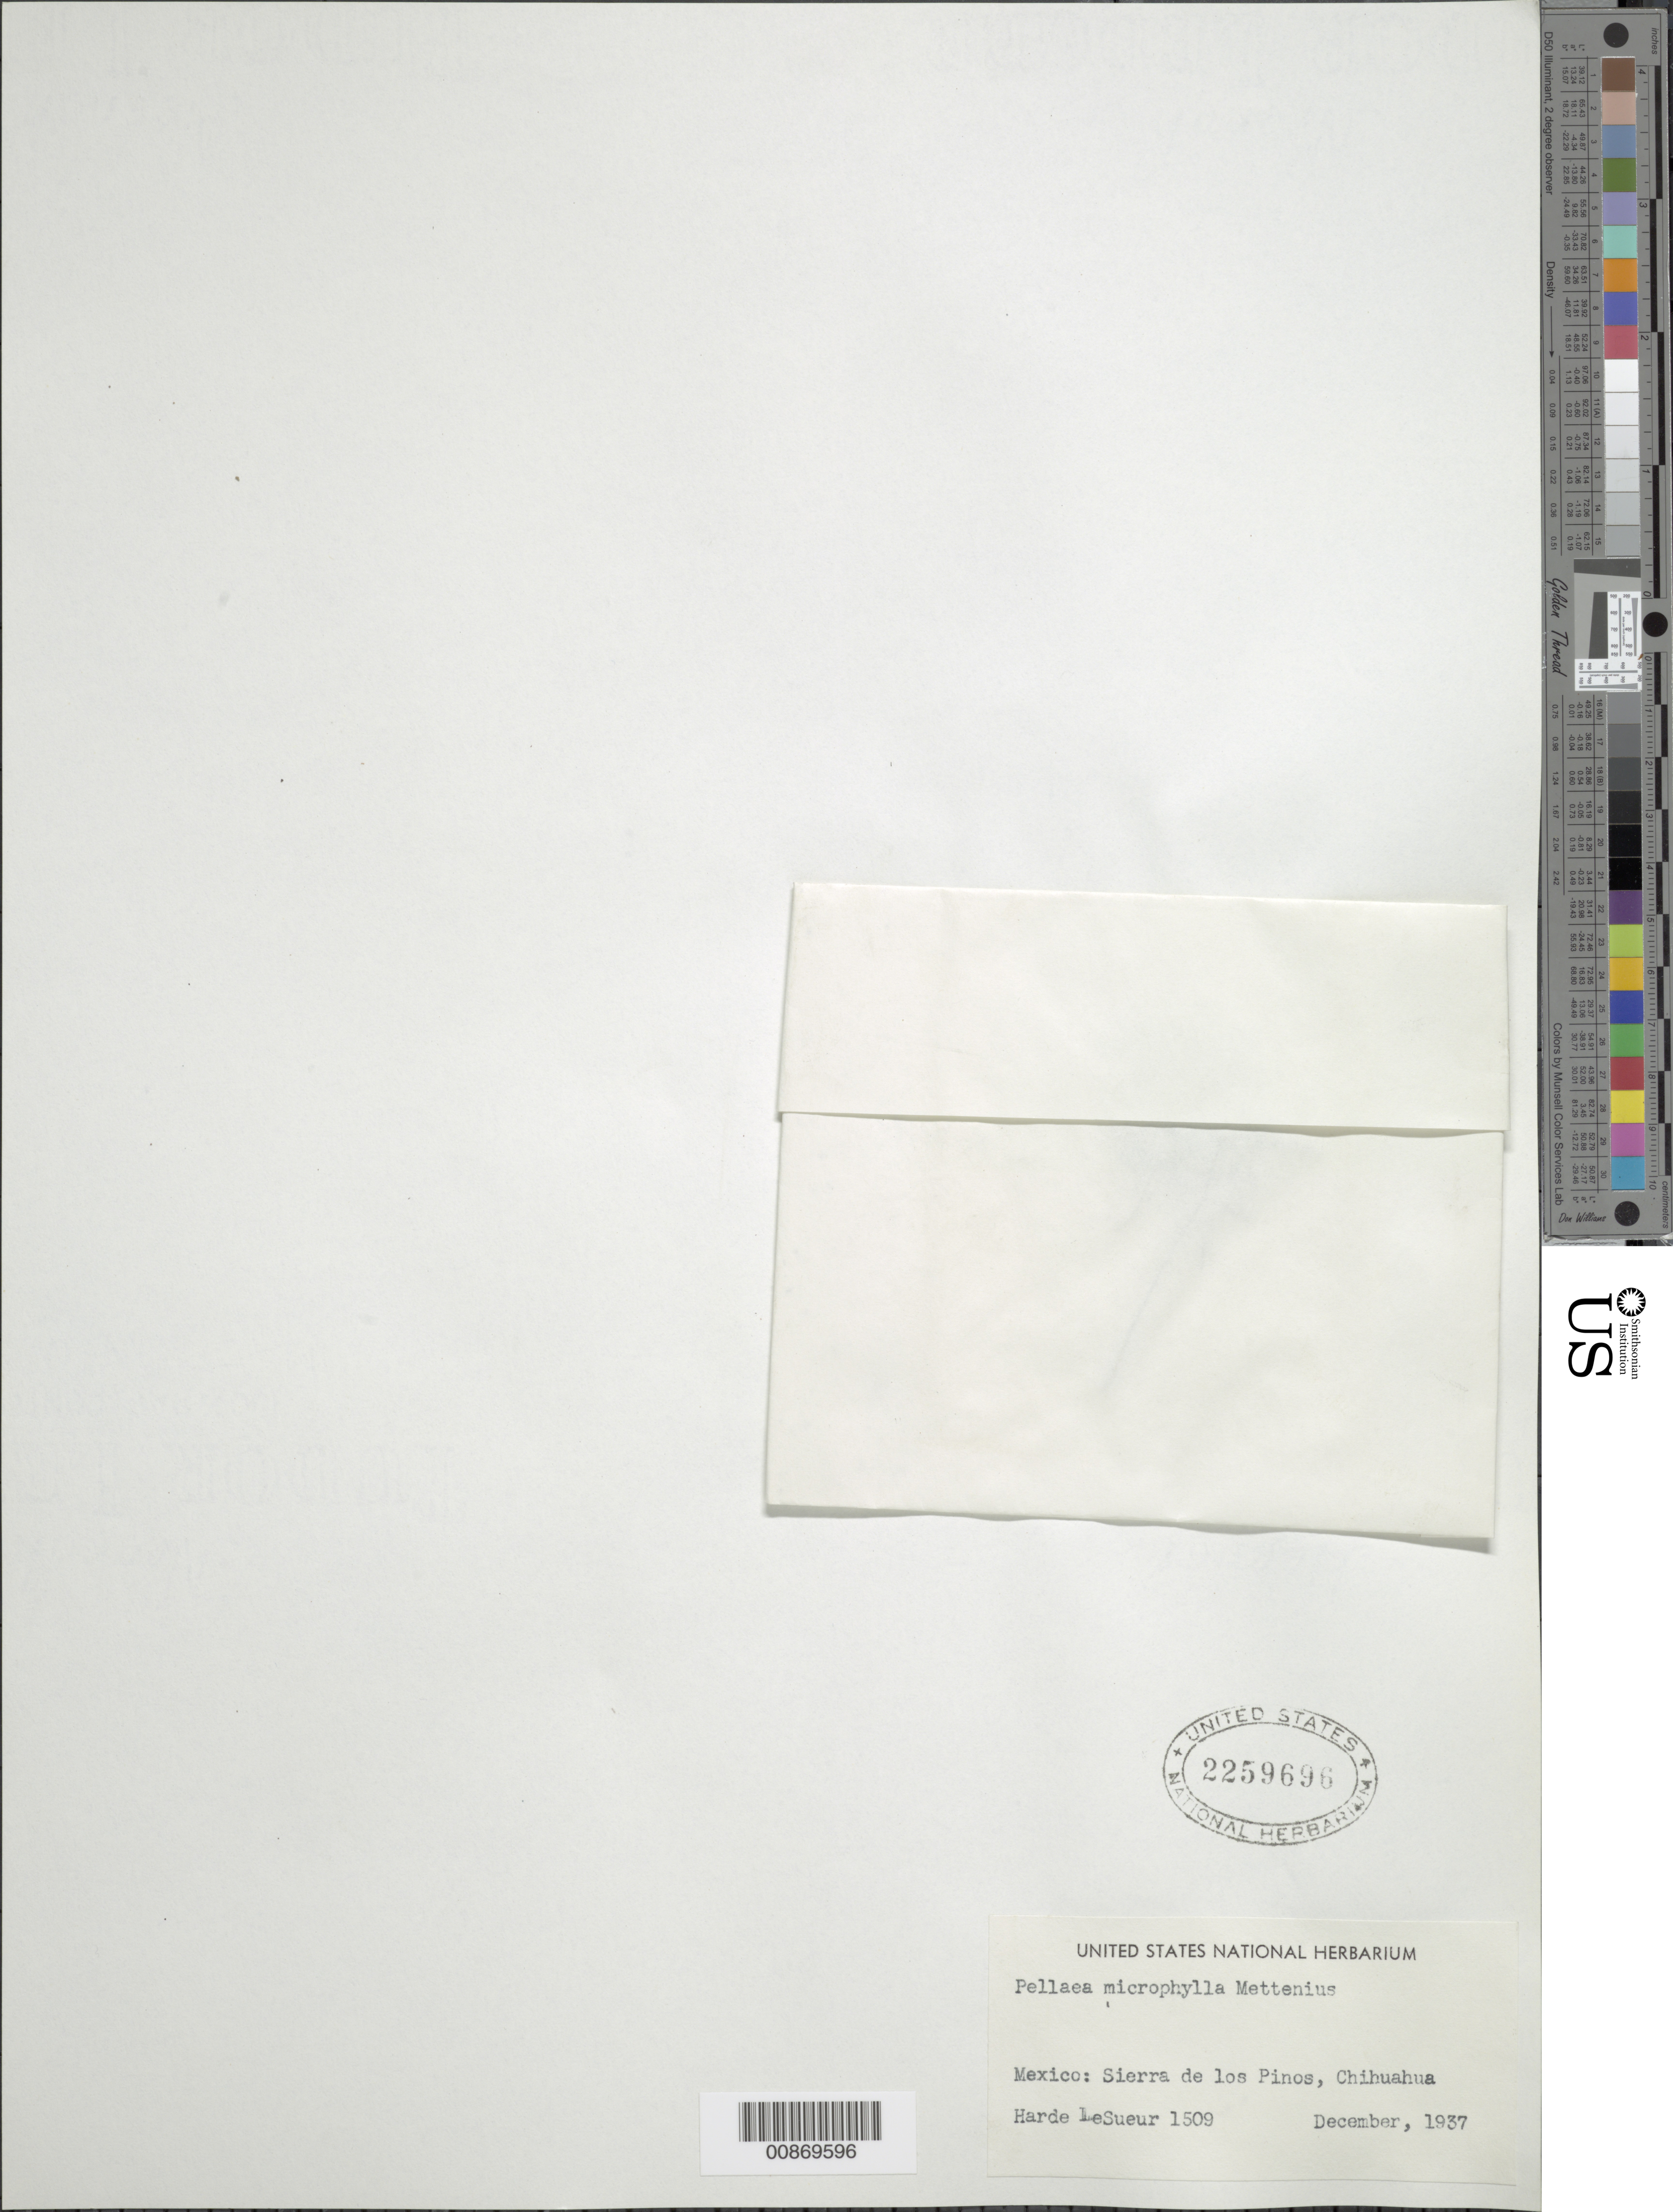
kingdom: Plantae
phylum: Tracheophyta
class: Polypodiopsida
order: Polypodiales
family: Pteridaceae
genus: Argyrochosma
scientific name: Argyrochosma microphylla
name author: (Mett. ex Kuhn) Windham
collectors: D. H. LeSueur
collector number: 1509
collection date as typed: Dec 1937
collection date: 1937-12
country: Mexico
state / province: Chihuahua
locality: Sierra de los Pinos, Chihuahua.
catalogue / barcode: US 2259696